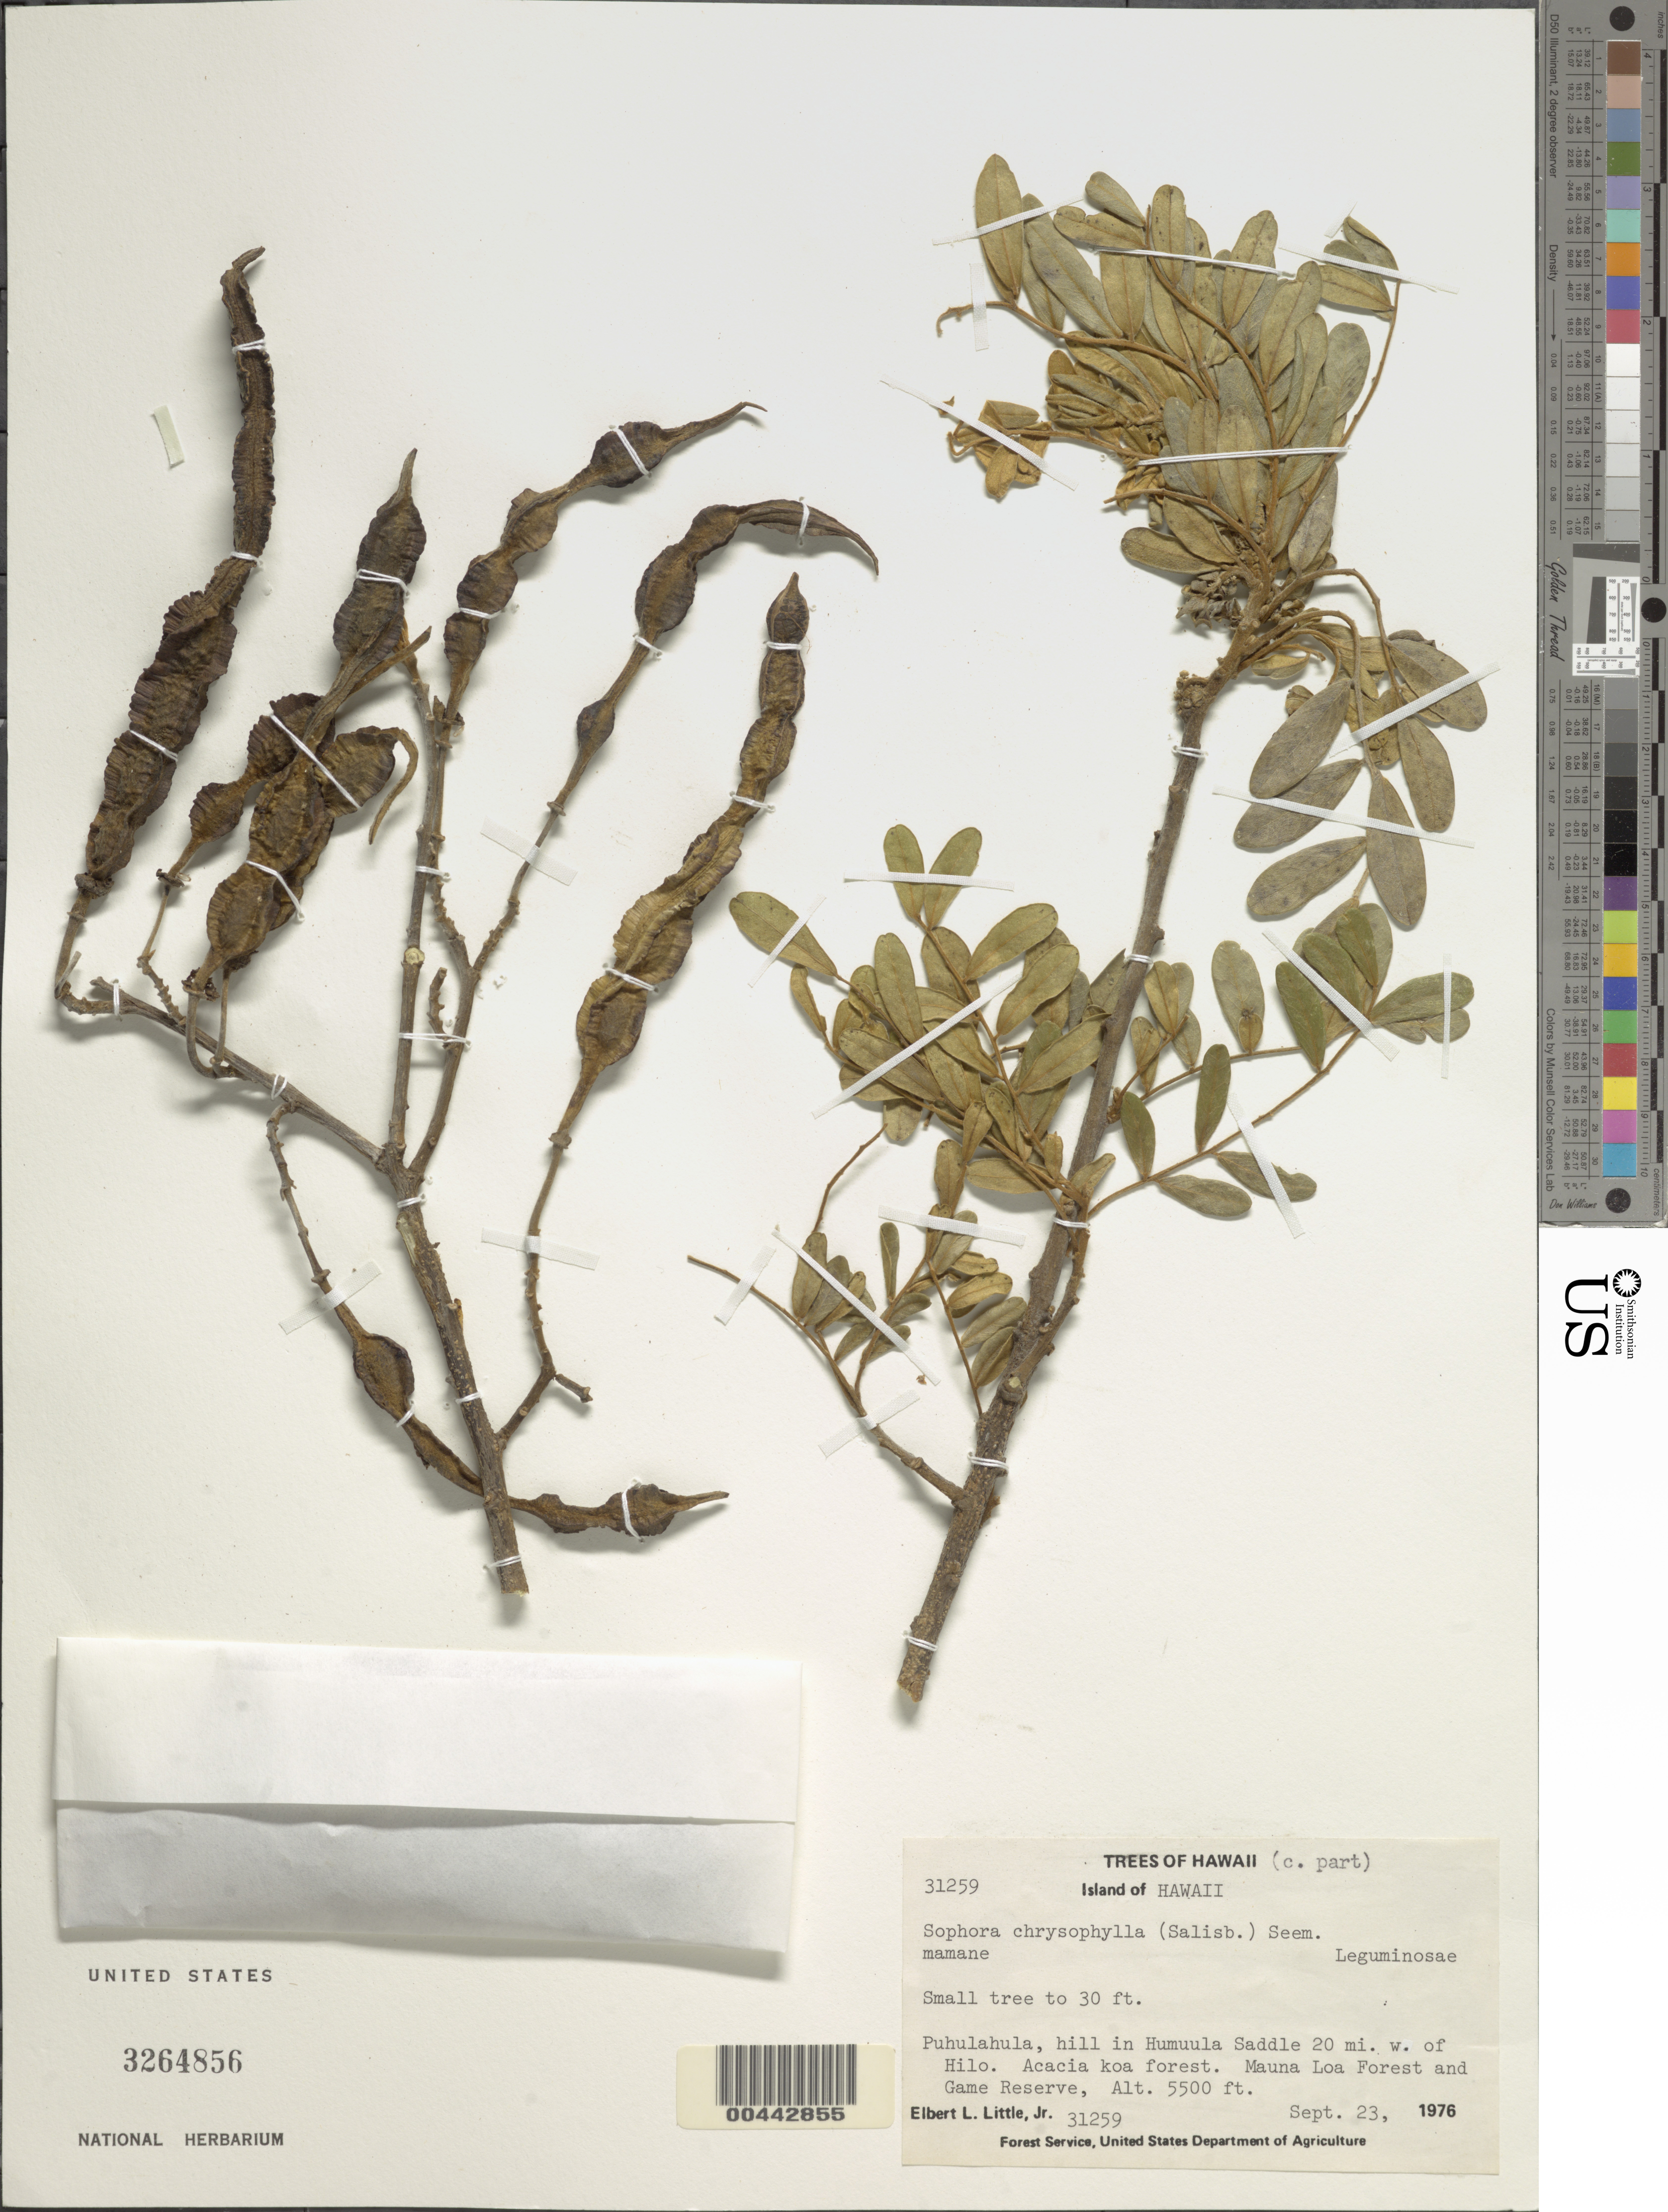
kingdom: Plantae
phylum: Tracheophyta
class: Magnoliopsida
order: Fabales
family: Fabaceae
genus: Sophora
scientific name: Sophora chrysophylla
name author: (Salisb.) Seem.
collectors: E. L. Little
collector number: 31259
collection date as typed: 23 Sep 1976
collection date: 1976-09-23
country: United States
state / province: Hawaii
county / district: Hawaii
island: Hawaii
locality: Central part of Hawaii, Puhulahula, hill in Humuula Saddle 20 mi W of Hilo. Mauna Loa Forest and Game Reserve.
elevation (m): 1676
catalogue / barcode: US 3264856